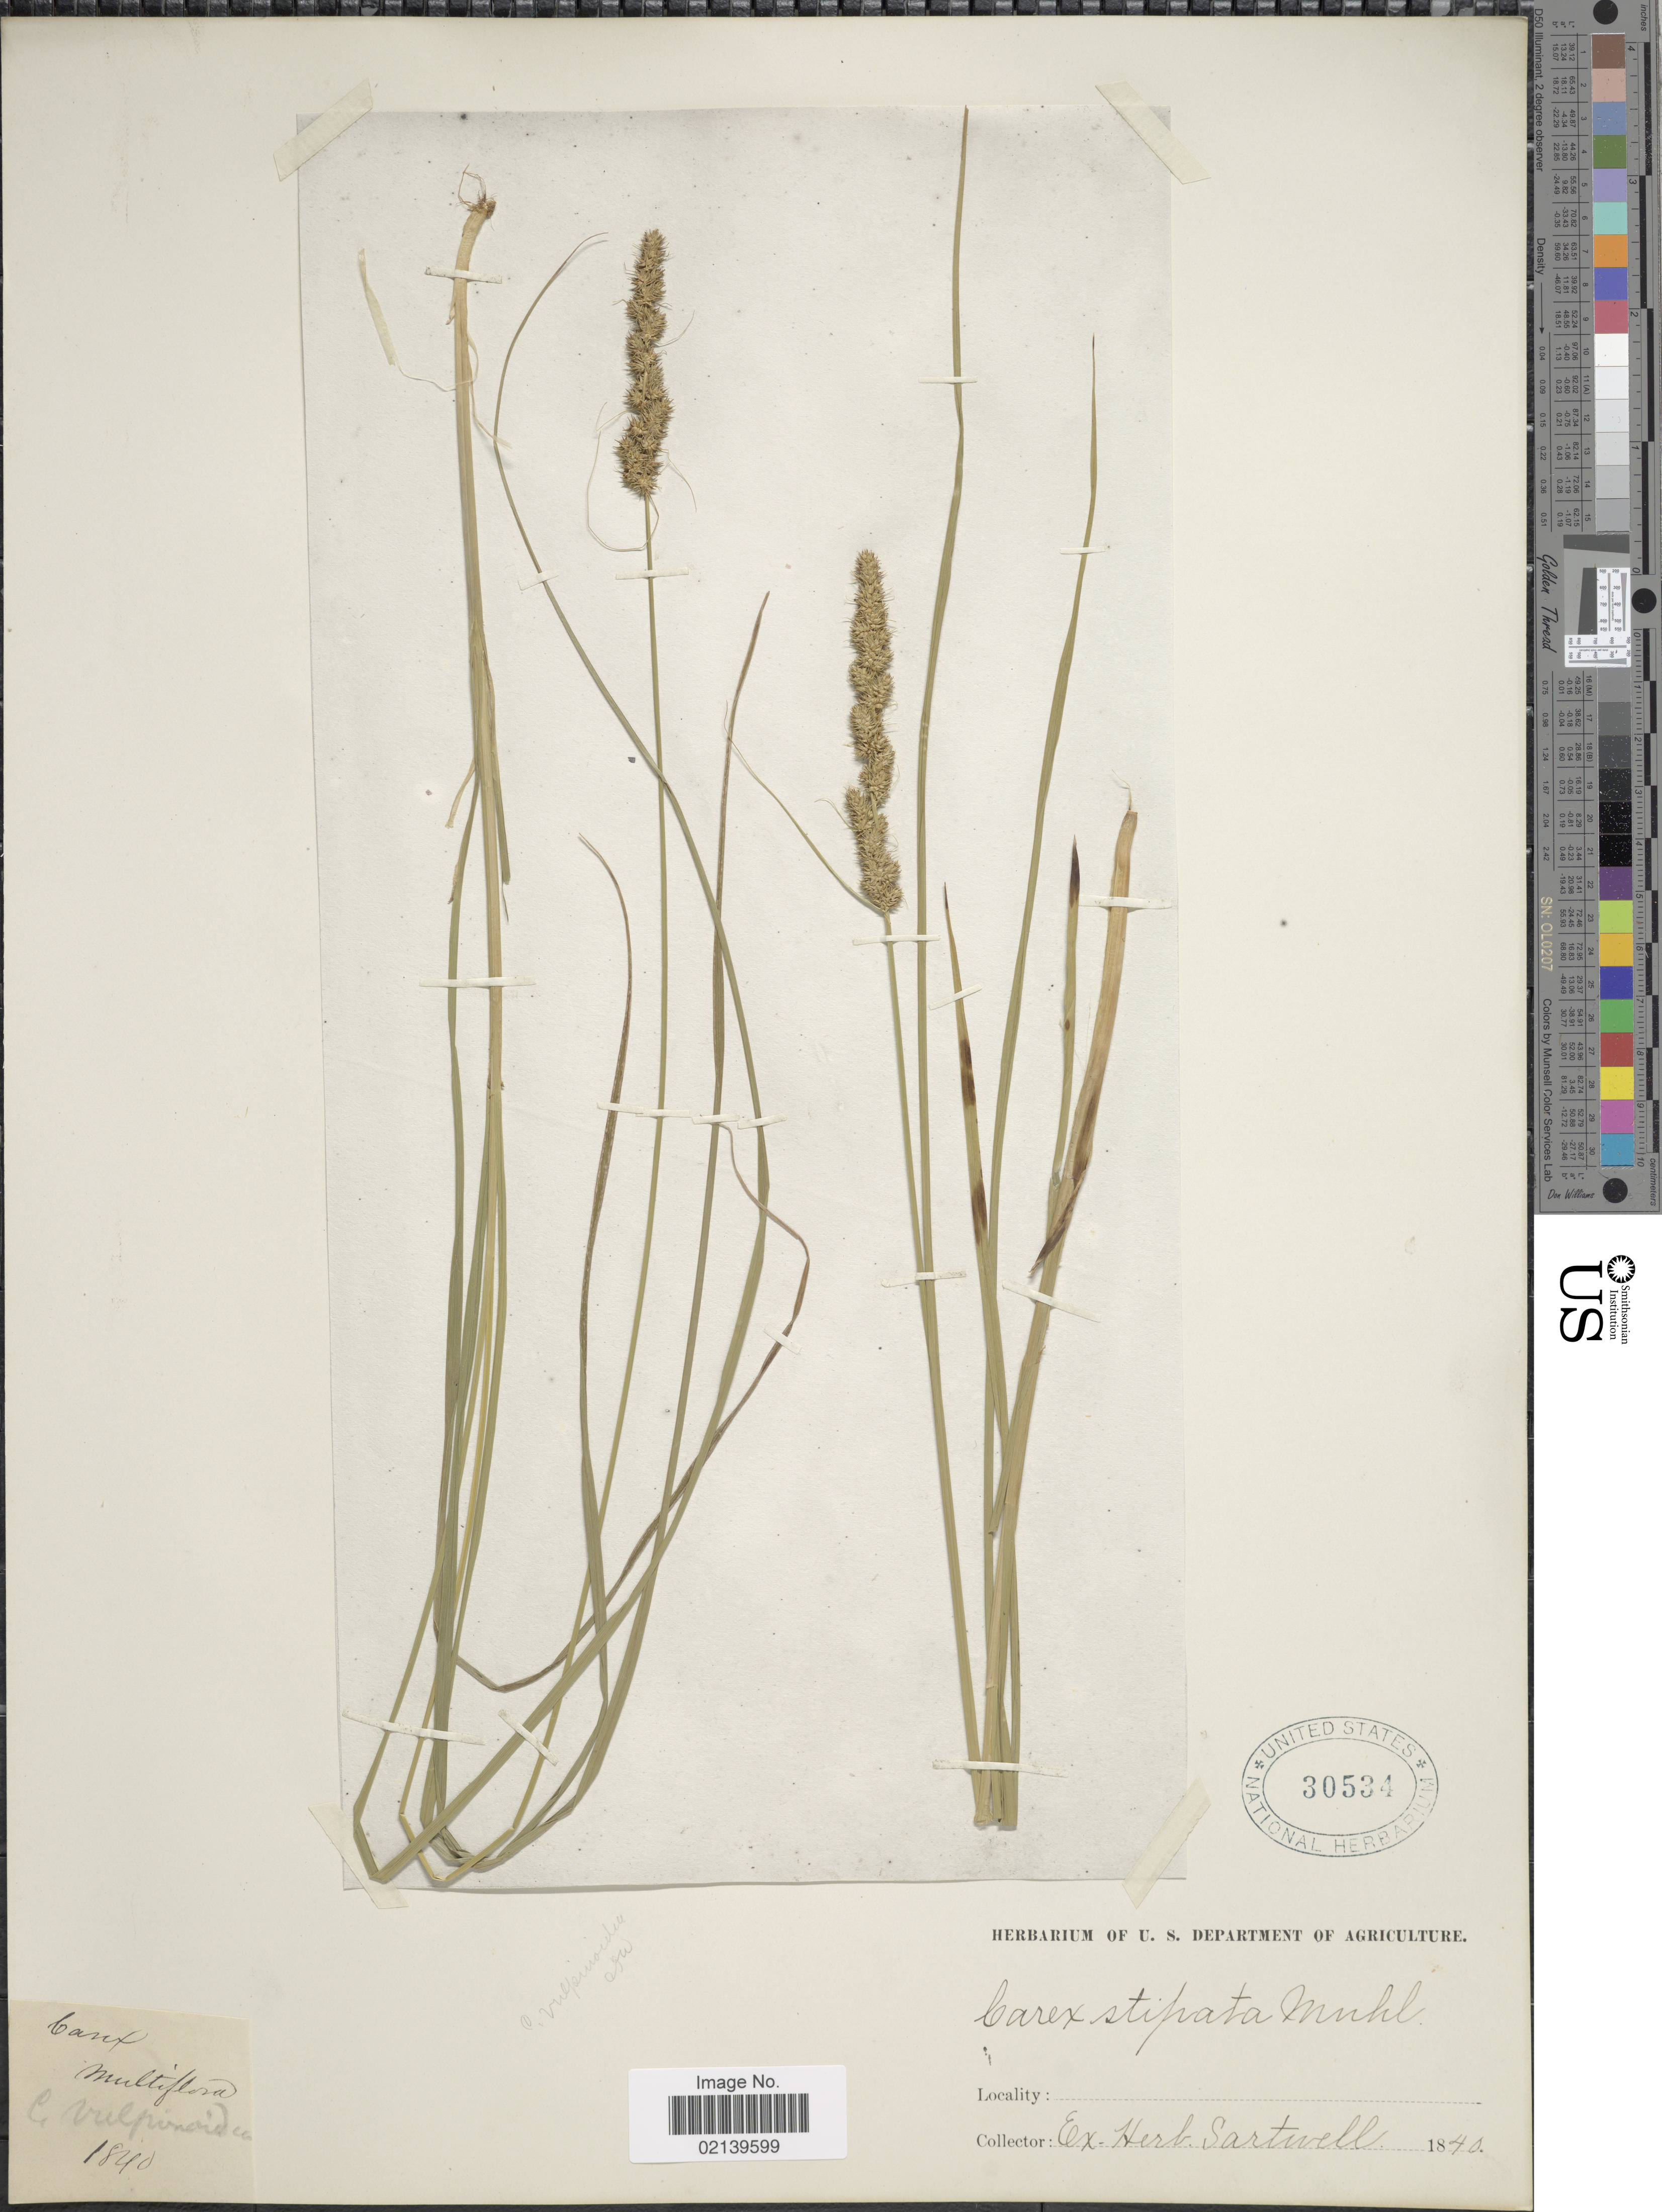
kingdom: Plantae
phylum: Tracheophyta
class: Liliopsida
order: Poales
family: Cyperaceae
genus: Carex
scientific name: Carex vulpinoidea Michx.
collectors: ex herb. Sartwell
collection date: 1840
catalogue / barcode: US 30534